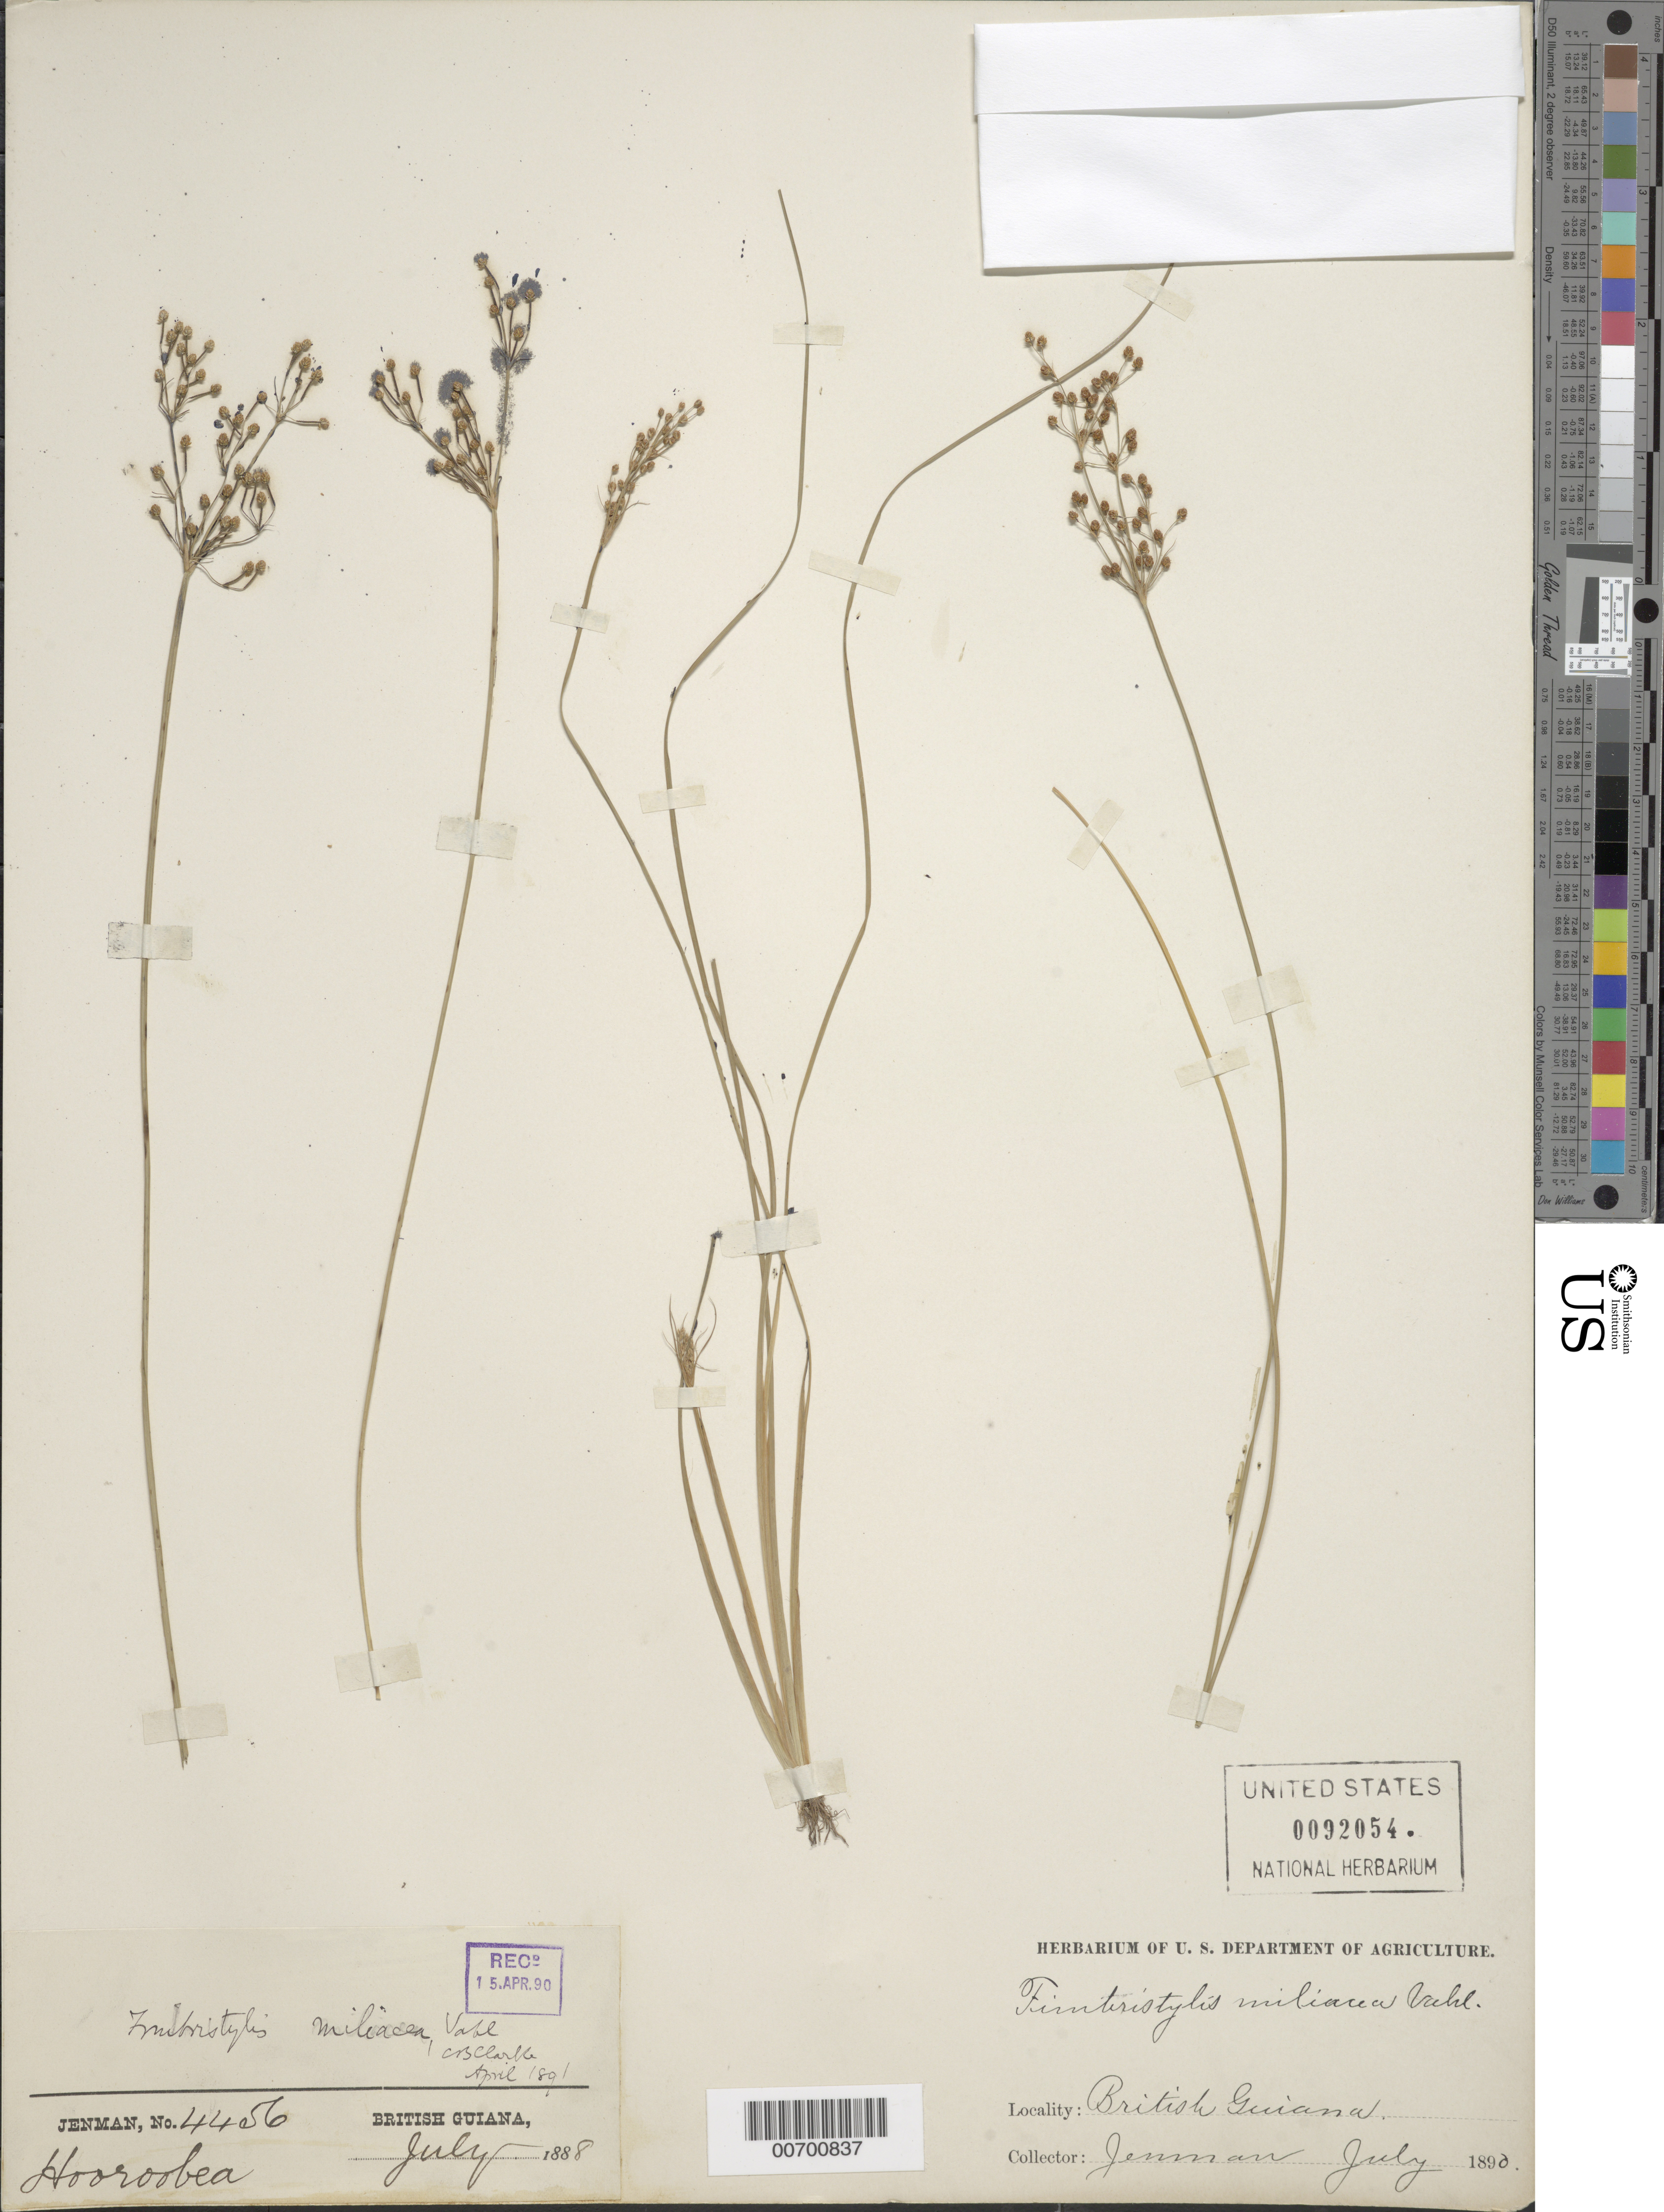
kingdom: Plantae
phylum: Tracheophyta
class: Liliopsida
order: Poales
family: Cyperaceae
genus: Fimbristylis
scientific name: Fimbristylis littoralis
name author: Gaudich.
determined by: Strong, M. T., (US), Smithsonian Institution - National Museum of Natural History (UNITED STATES)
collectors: -. Jenman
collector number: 4456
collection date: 1888-07/1890-07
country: Guyana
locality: British Guiana, Hooroobea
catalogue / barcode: US 92054